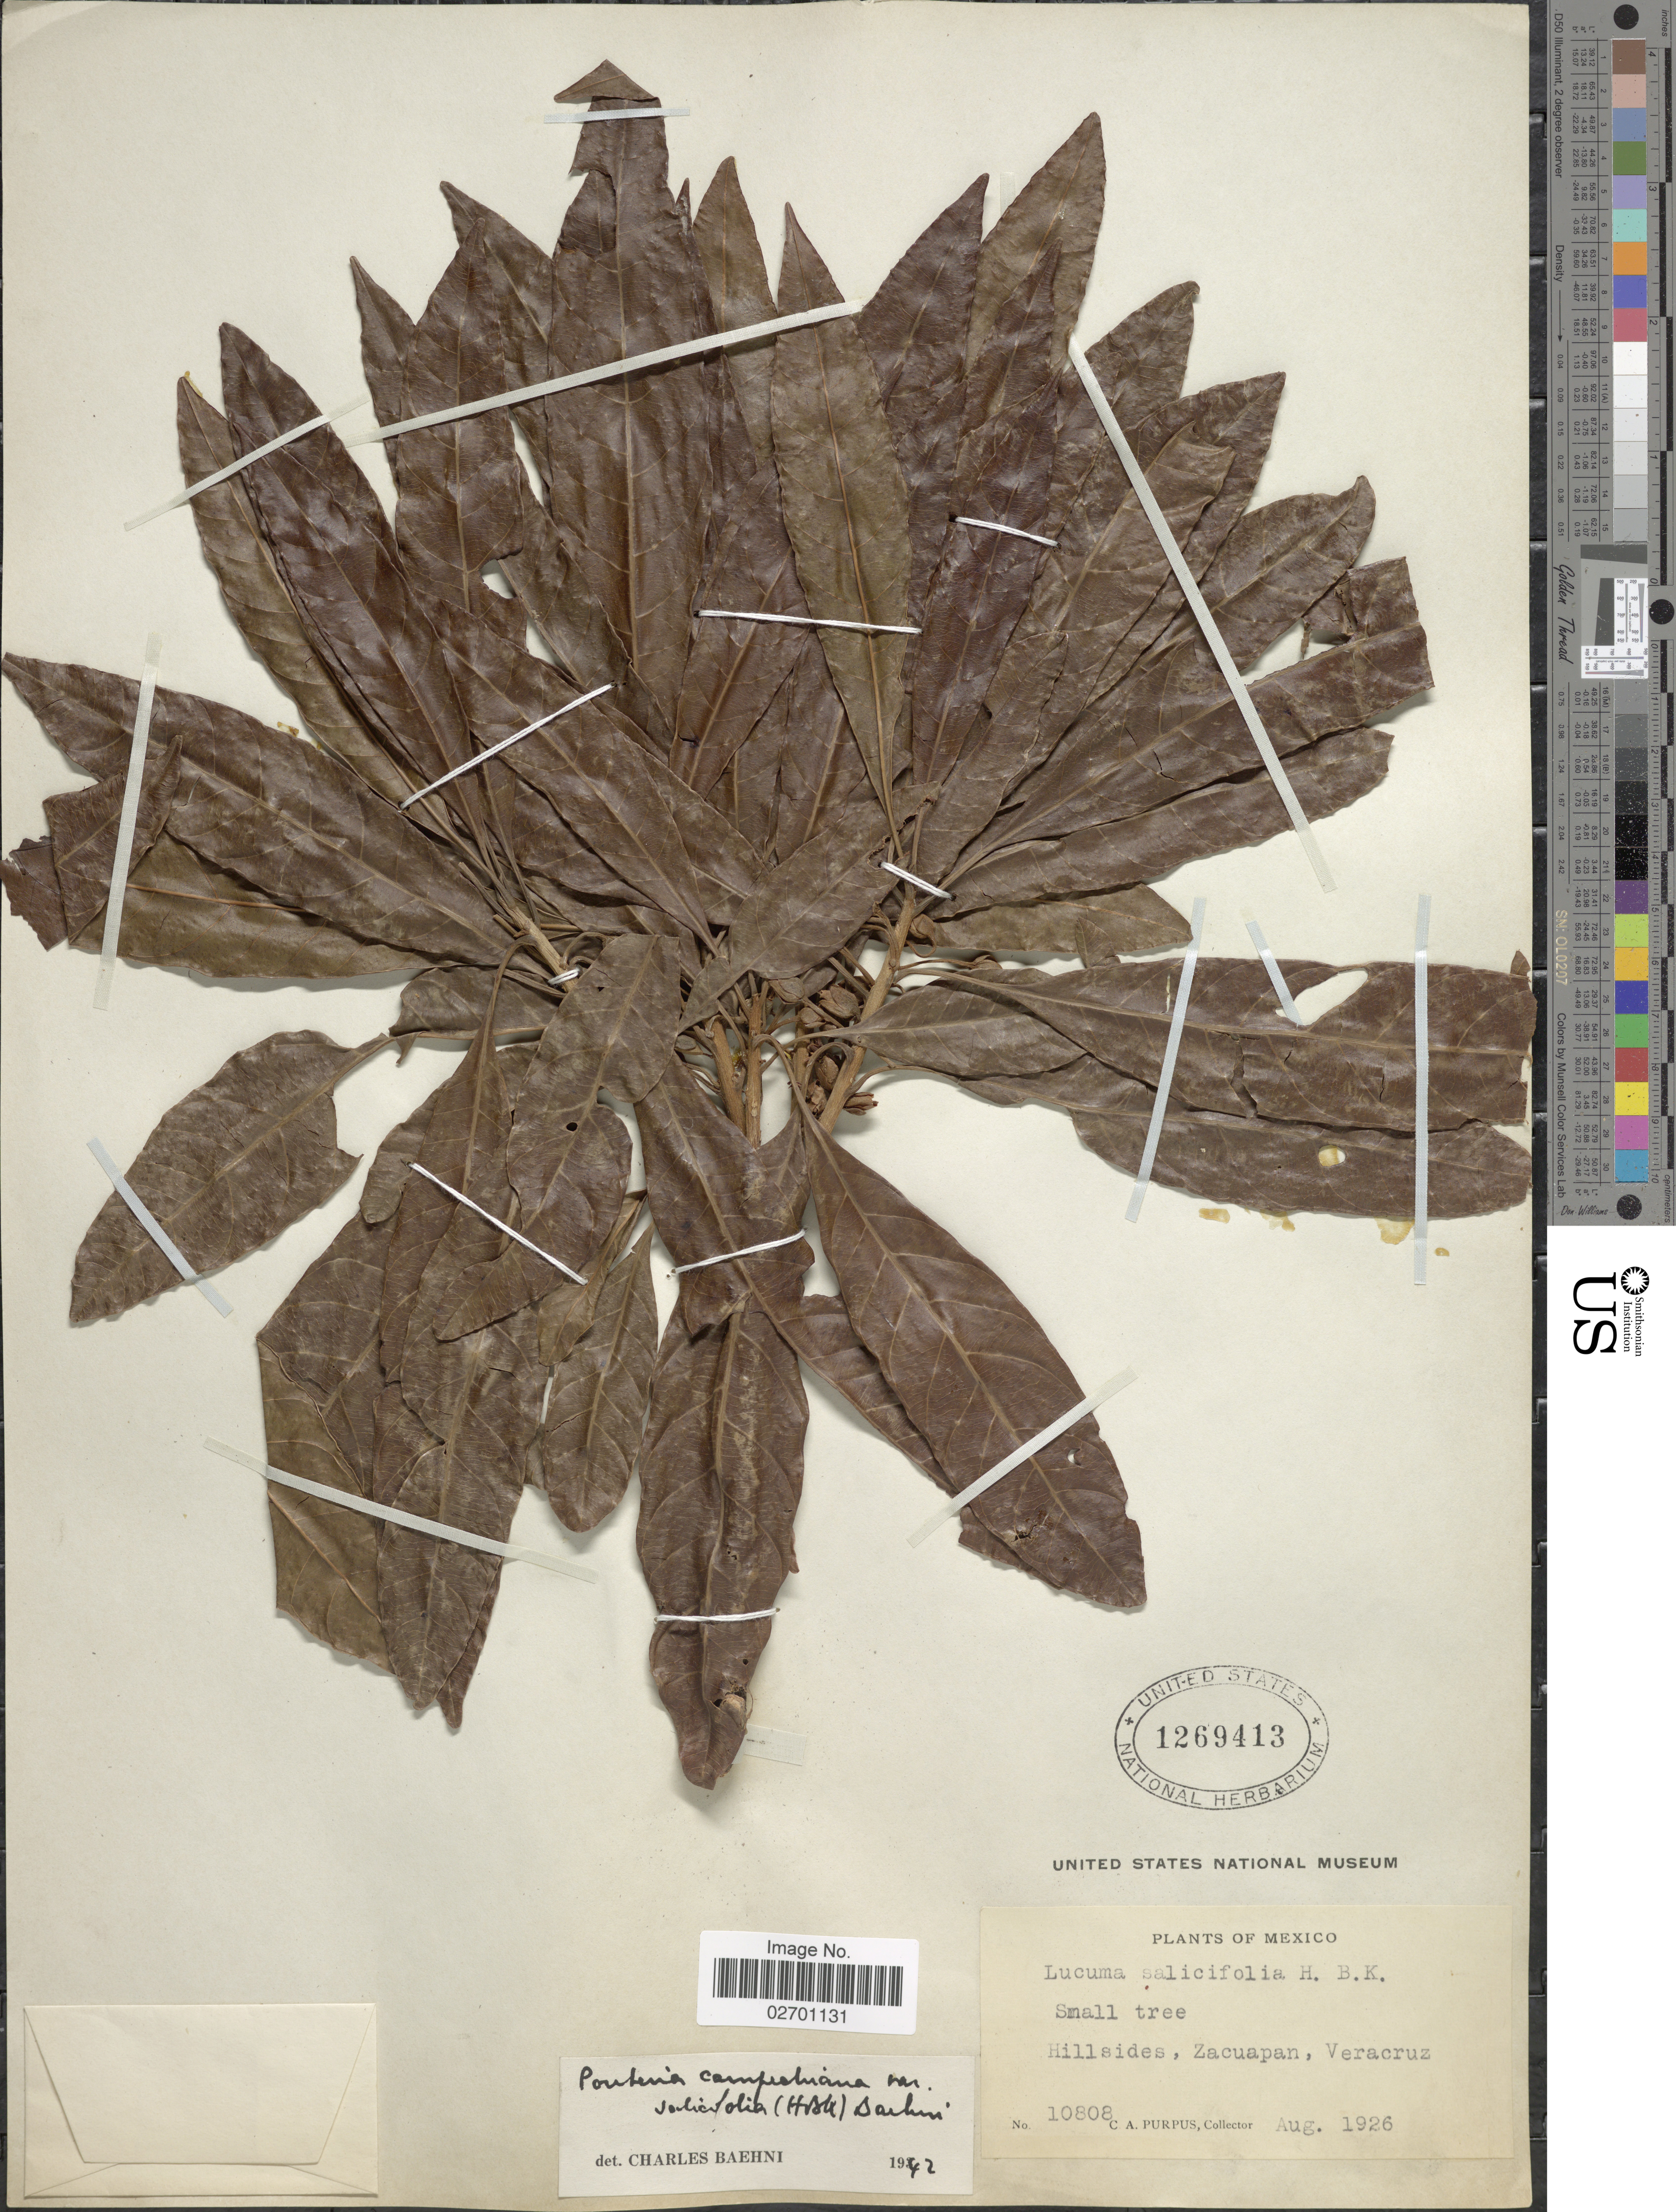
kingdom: Plantae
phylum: Tracheophyta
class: Magnoliopsida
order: Ericales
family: Sapotaceae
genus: Pouteria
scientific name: Pouteria campechiana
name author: (Kunth) Baehni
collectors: C. A. Purpus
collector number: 10808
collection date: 1926-08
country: Mexico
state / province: Veracruz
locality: Hillsides, Zacuapan, Veracruz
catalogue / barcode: US 1269413